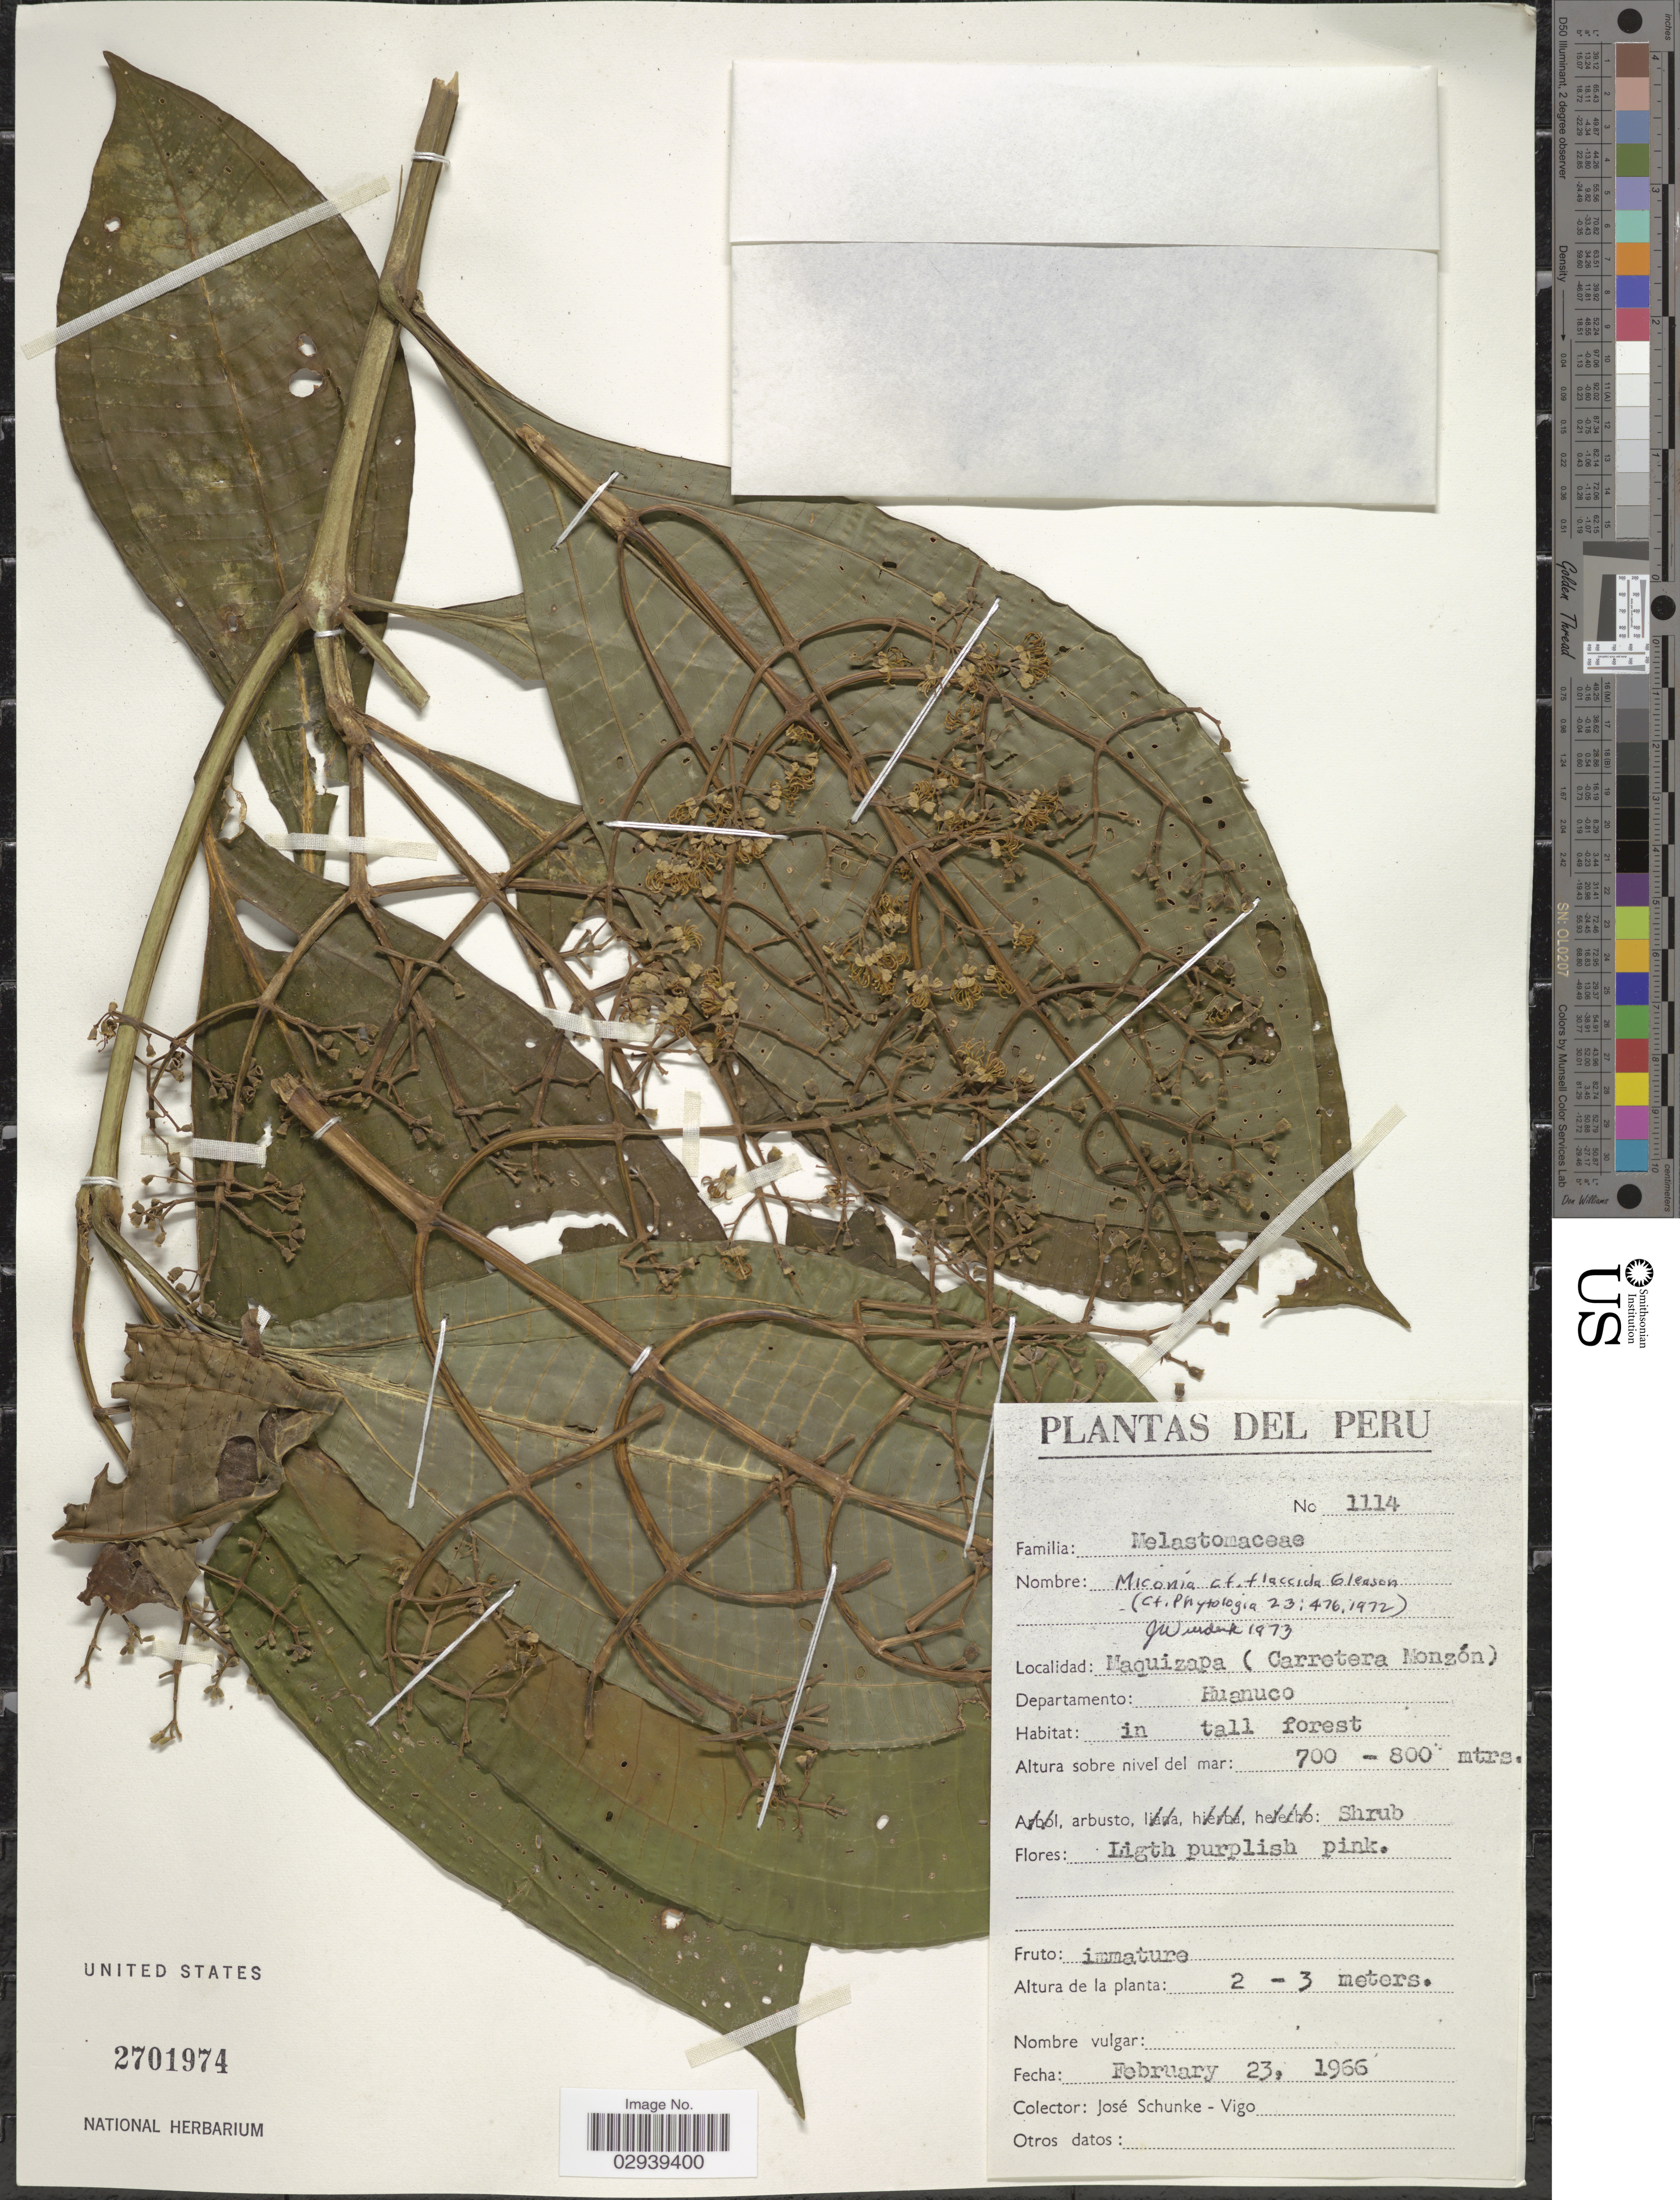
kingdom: Plantae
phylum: Tracheophyta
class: Magnoliopsida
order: Myrtales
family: Melastomataceae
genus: Miconia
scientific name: Miconia flaccida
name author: Gleason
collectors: J. Schunke Vigo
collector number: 1114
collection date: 1966-02-23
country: Peru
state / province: Huánuco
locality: Maquizapa (Carretera Monzón), Departamento: Huanuco.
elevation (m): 700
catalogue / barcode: US 2701974